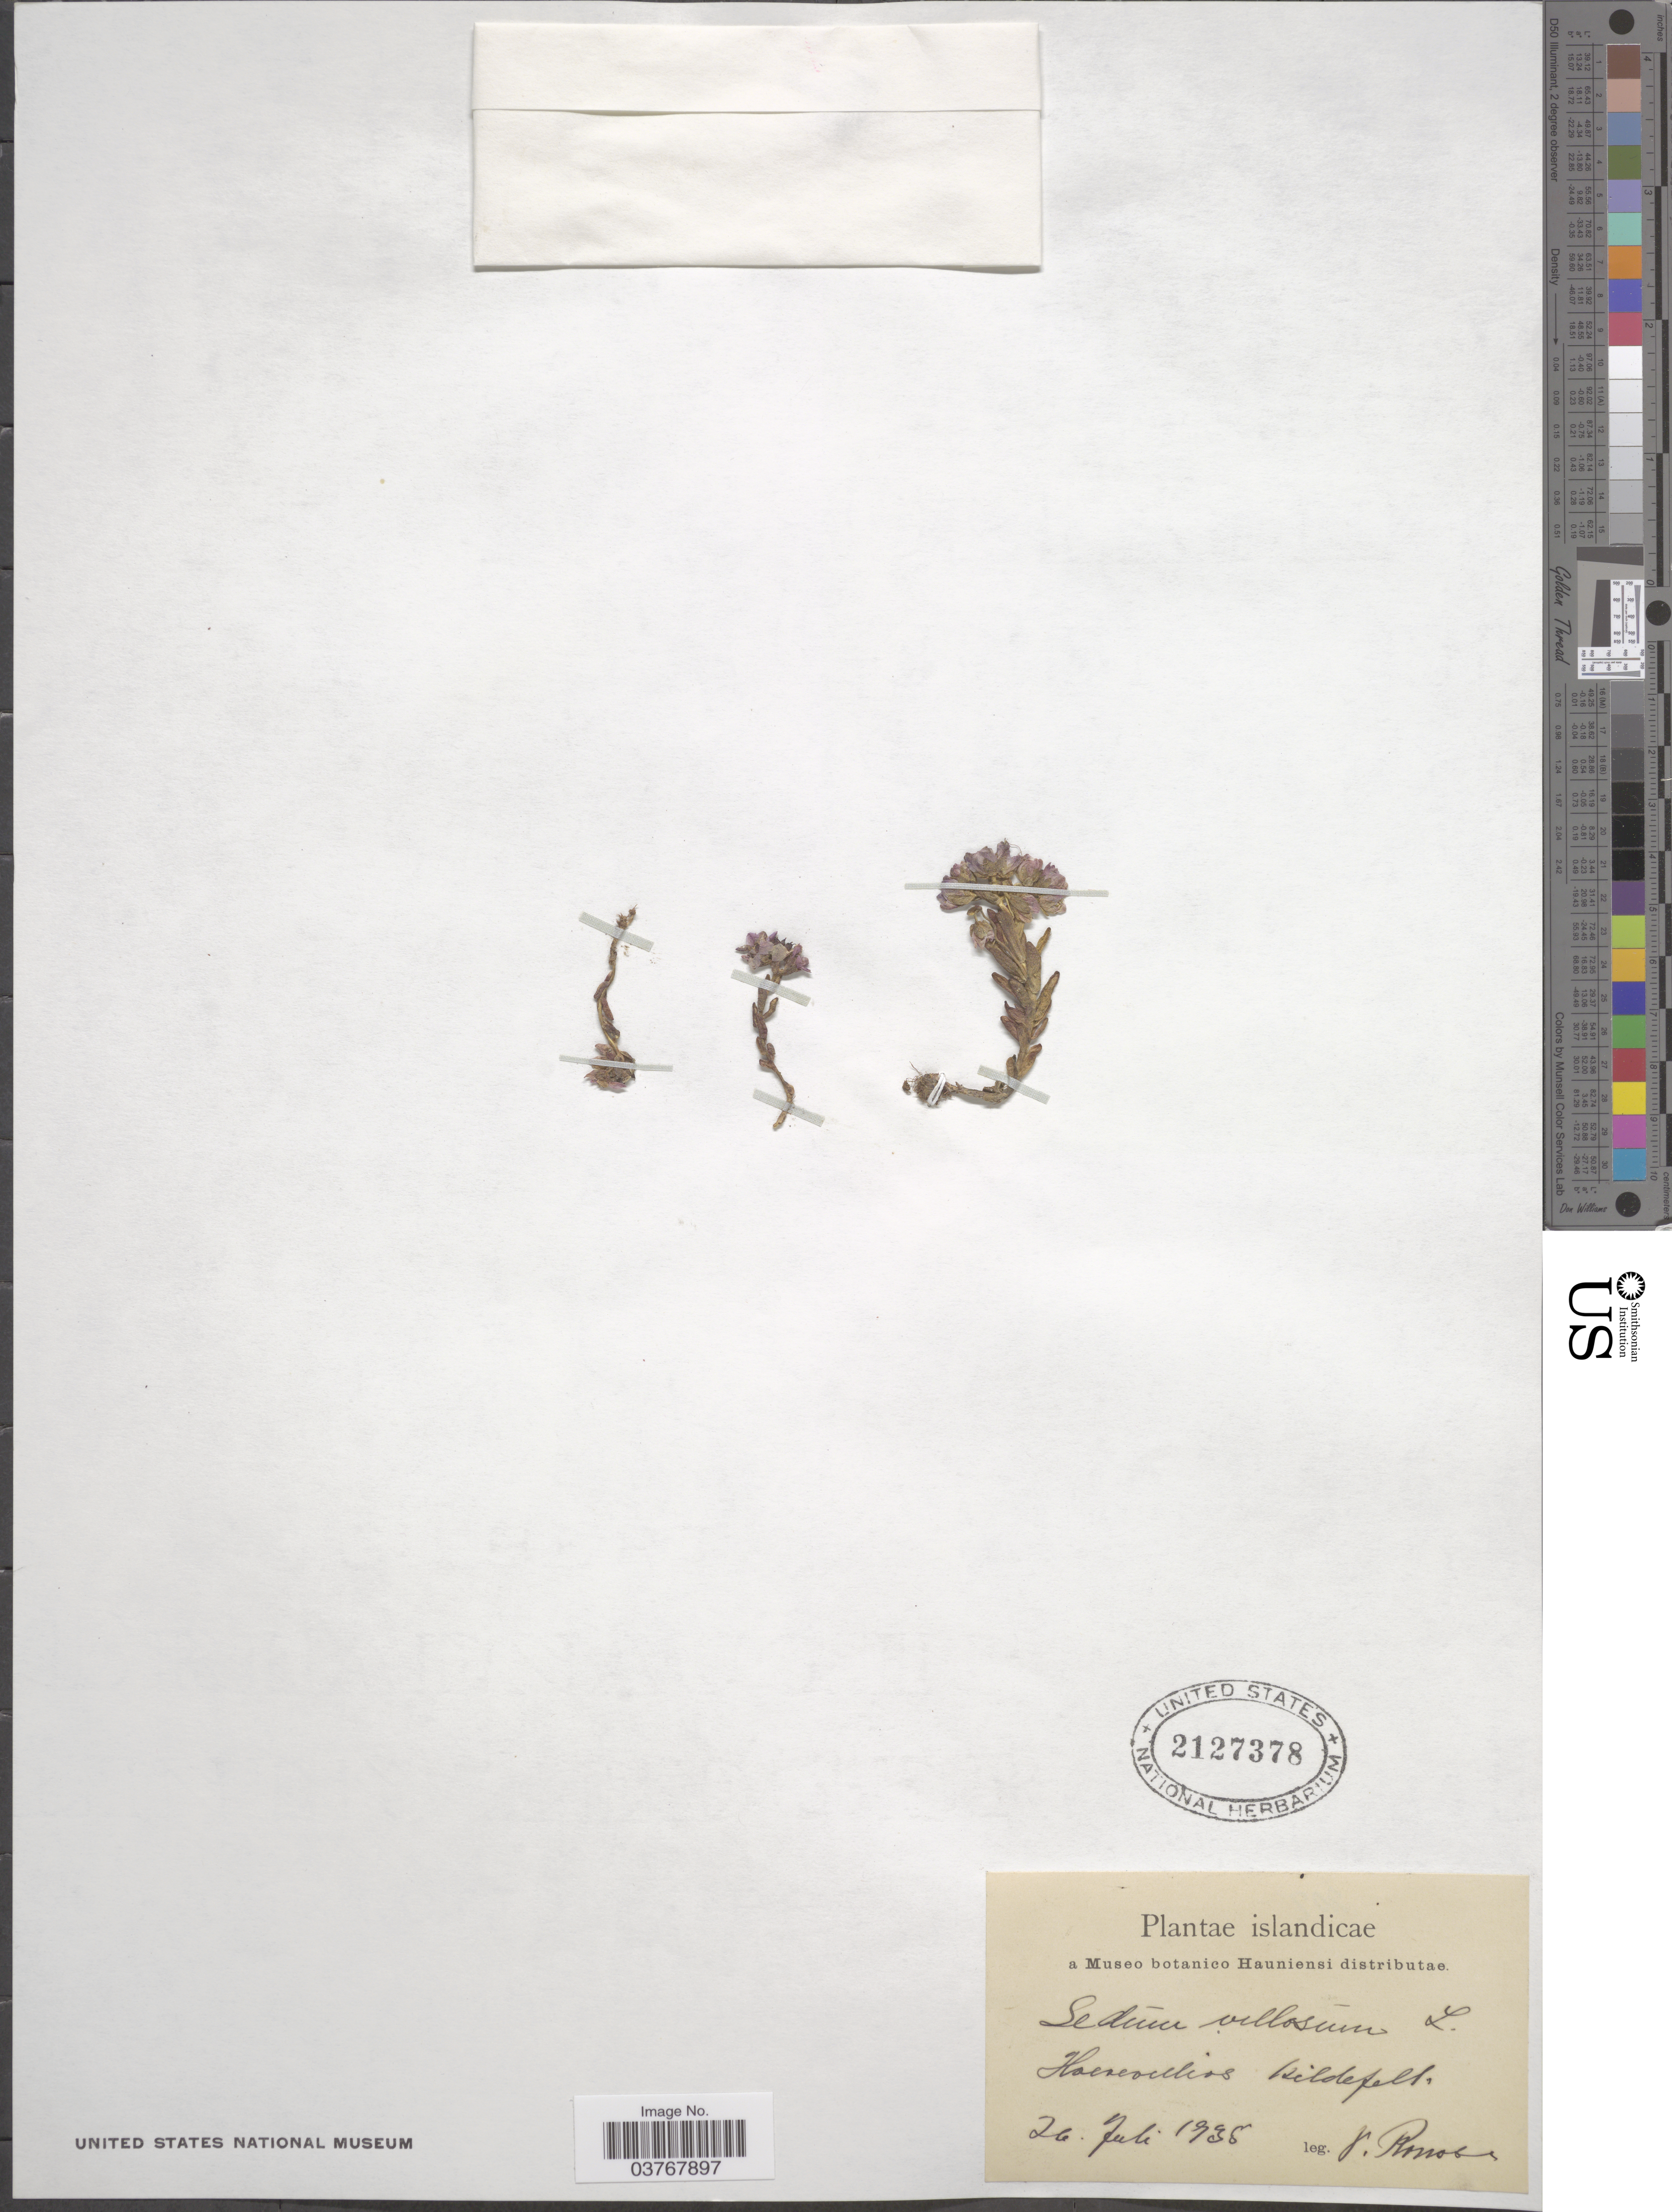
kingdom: Plantae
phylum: Tracheophyta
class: Magnoliopsida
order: Saxifragales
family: Crassulaceae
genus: Sedum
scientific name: Sedum villosum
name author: L.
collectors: V. Romos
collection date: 1938-07-26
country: Iceland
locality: [illegible text] kildefelt [interpreted].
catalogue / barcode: US 2127378